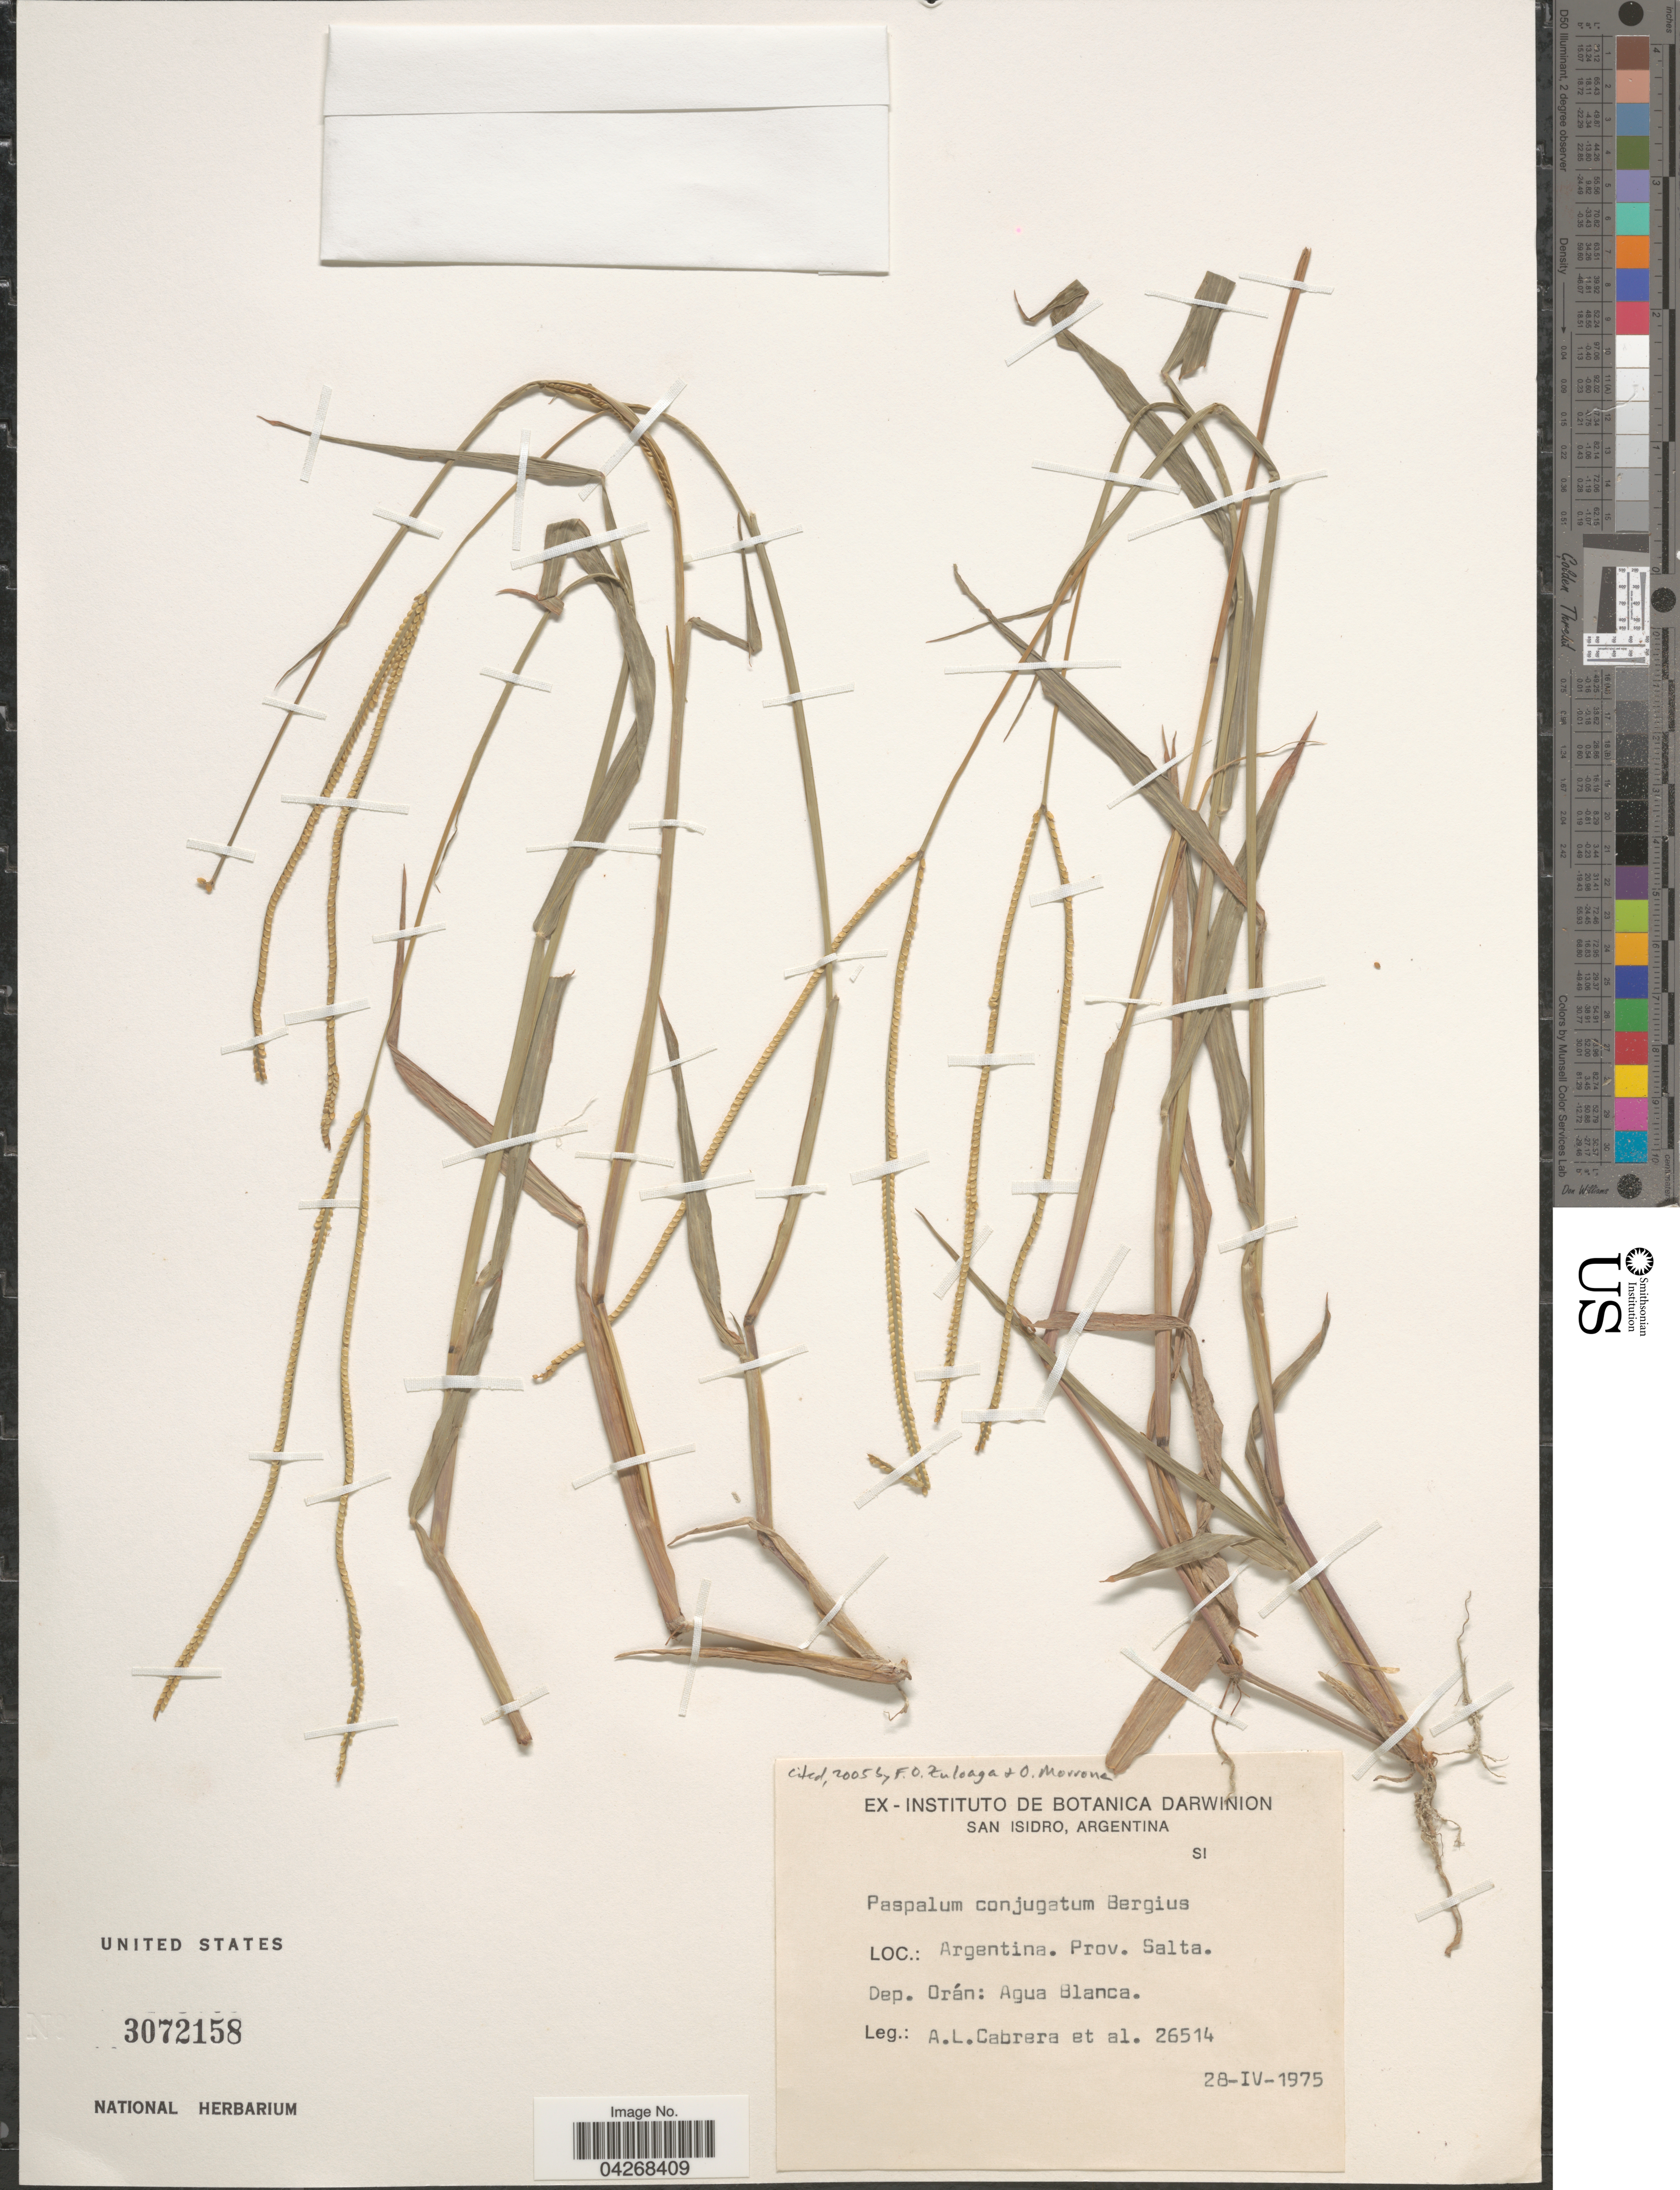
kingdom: Plantae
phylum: Tracheophyta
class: Liliopsida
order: Poales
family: Poaceae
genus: Paspalum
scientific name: Paspalum conjugatum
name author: P.J. Bergius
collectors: A. L. Cabrera & et al.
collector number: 26514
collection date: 1975-04-28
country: Argentina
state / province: Salta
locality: Dep. Orán: Agua Blanca.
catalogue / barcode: US 3072158